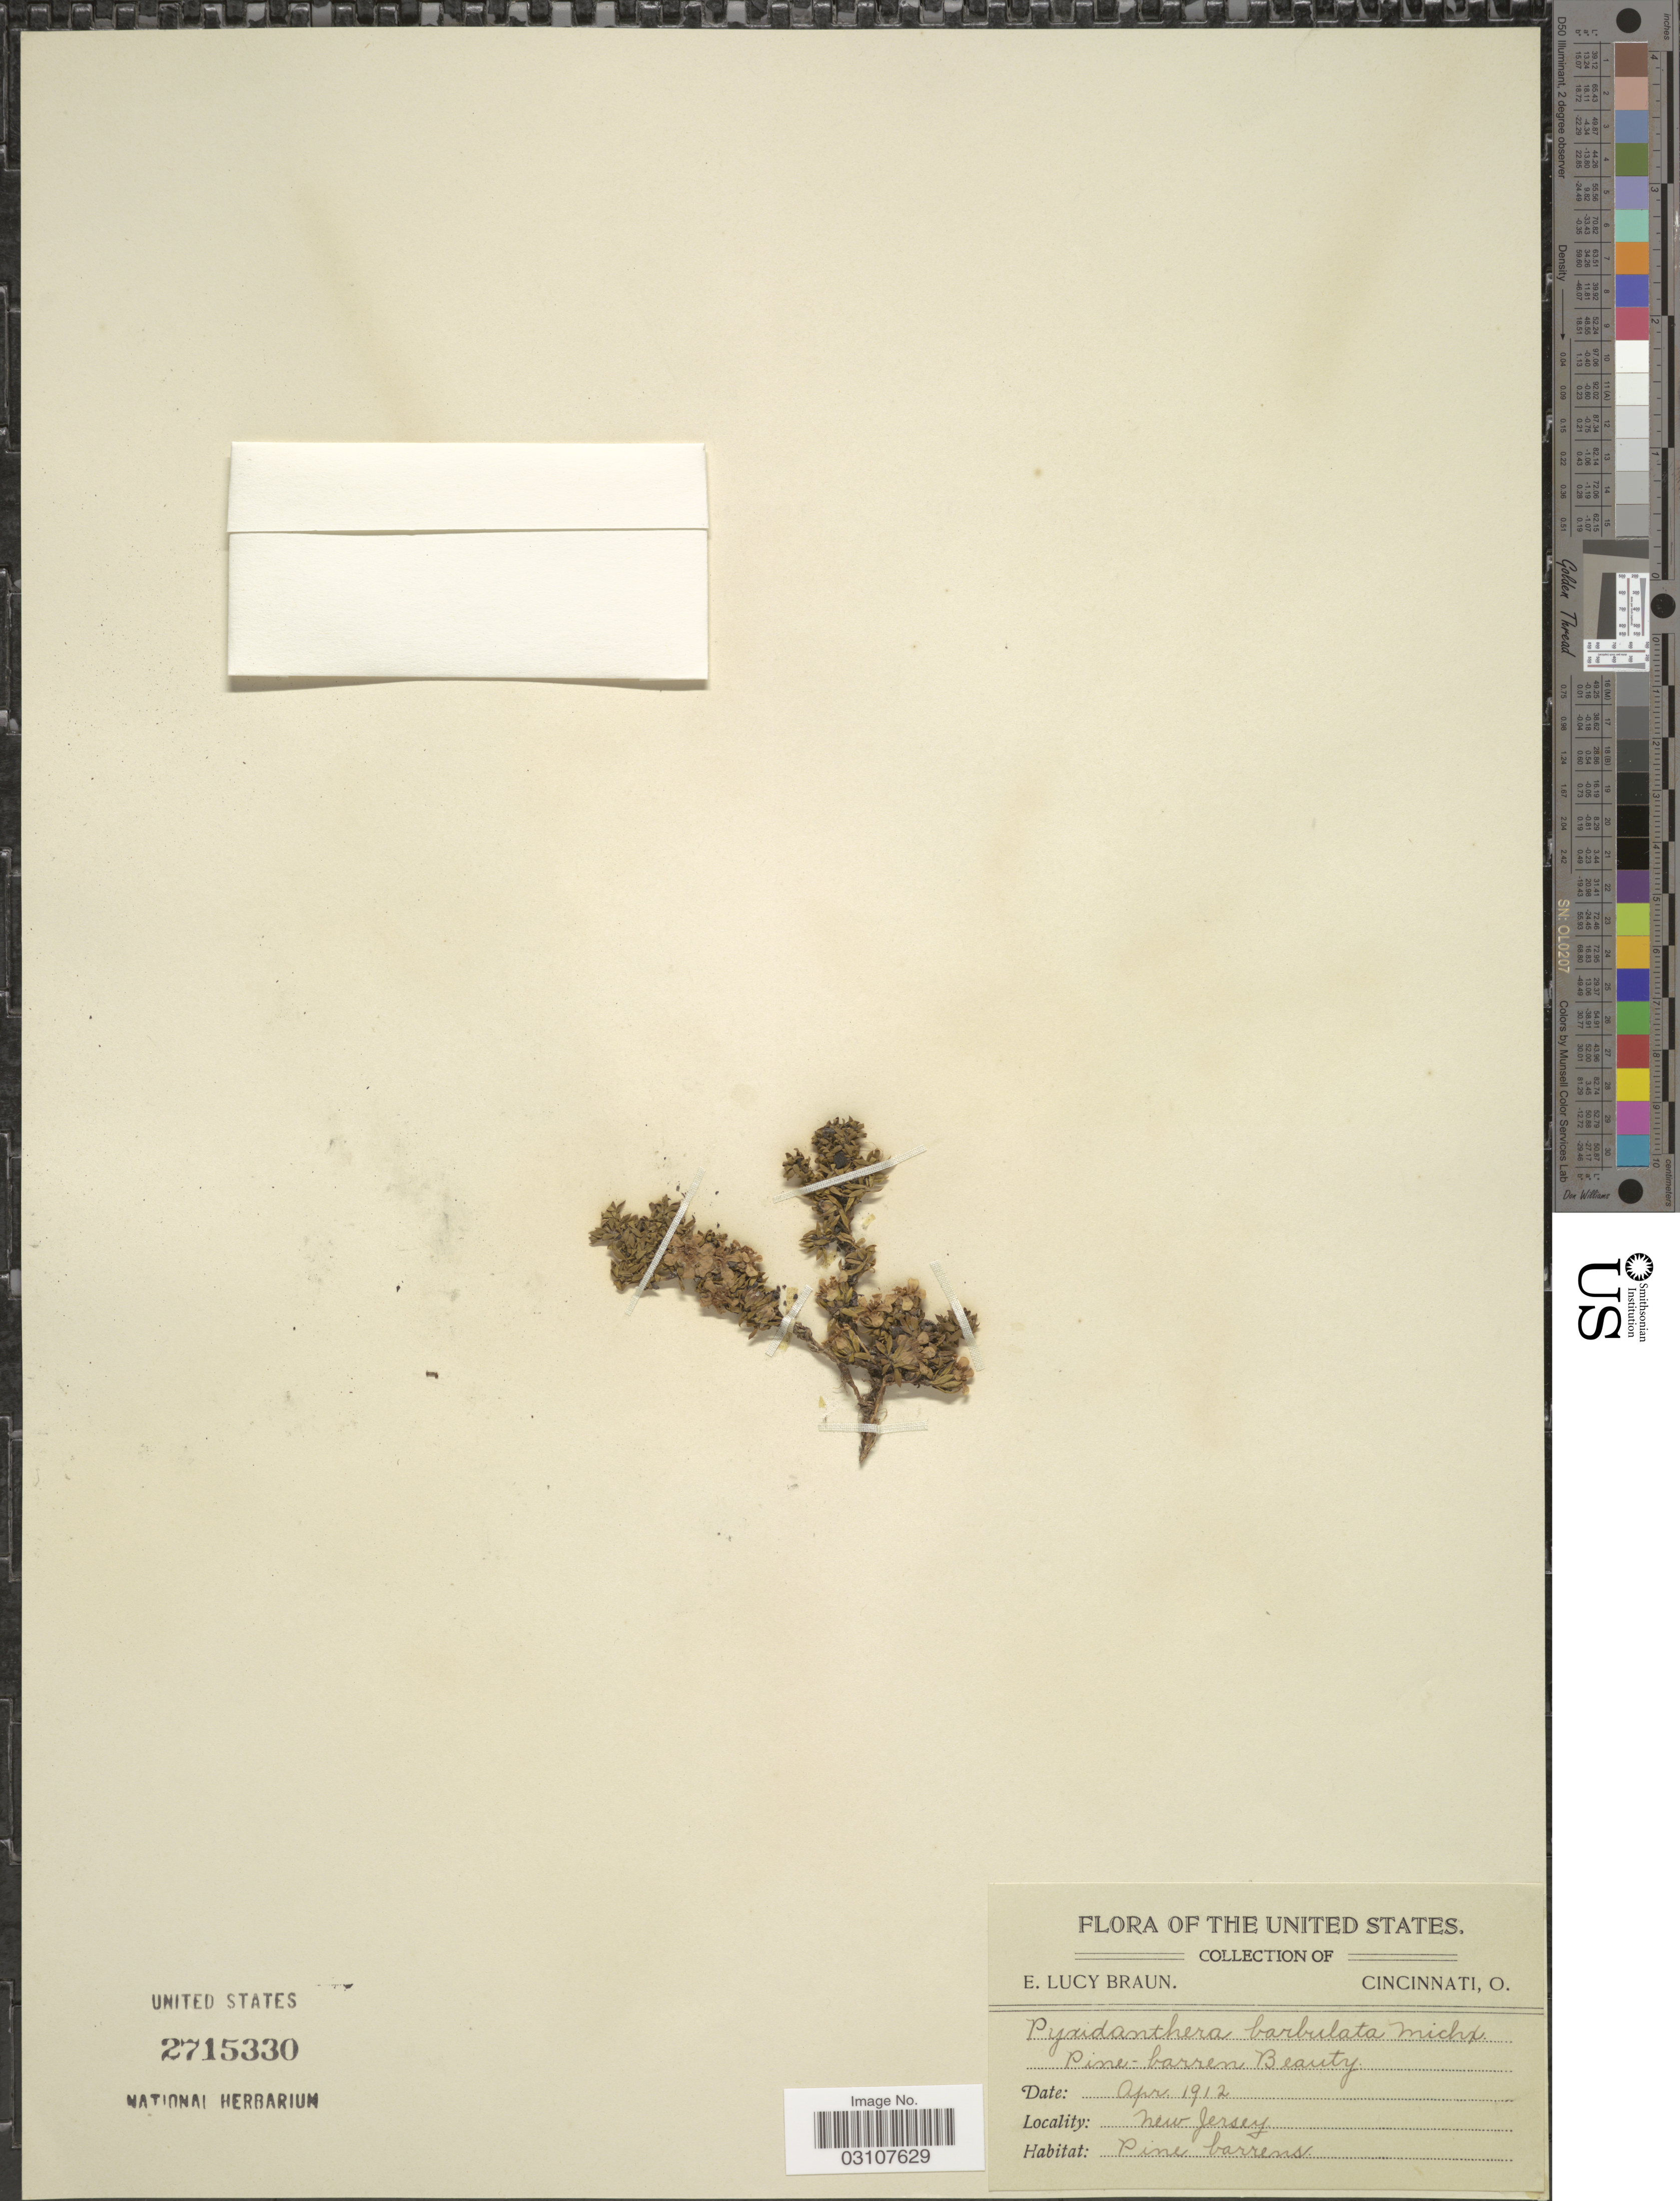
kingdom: Plantae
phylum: Tracheophyta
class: Magnoliopsida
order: Ericales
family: Diapensiaceae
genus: Pyxidanthera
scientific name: Pyxidanthera barbulata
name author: Michx.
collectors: E. L. Braun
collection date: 1912-04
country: United States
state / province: New Jersey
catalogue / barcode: US 2715330